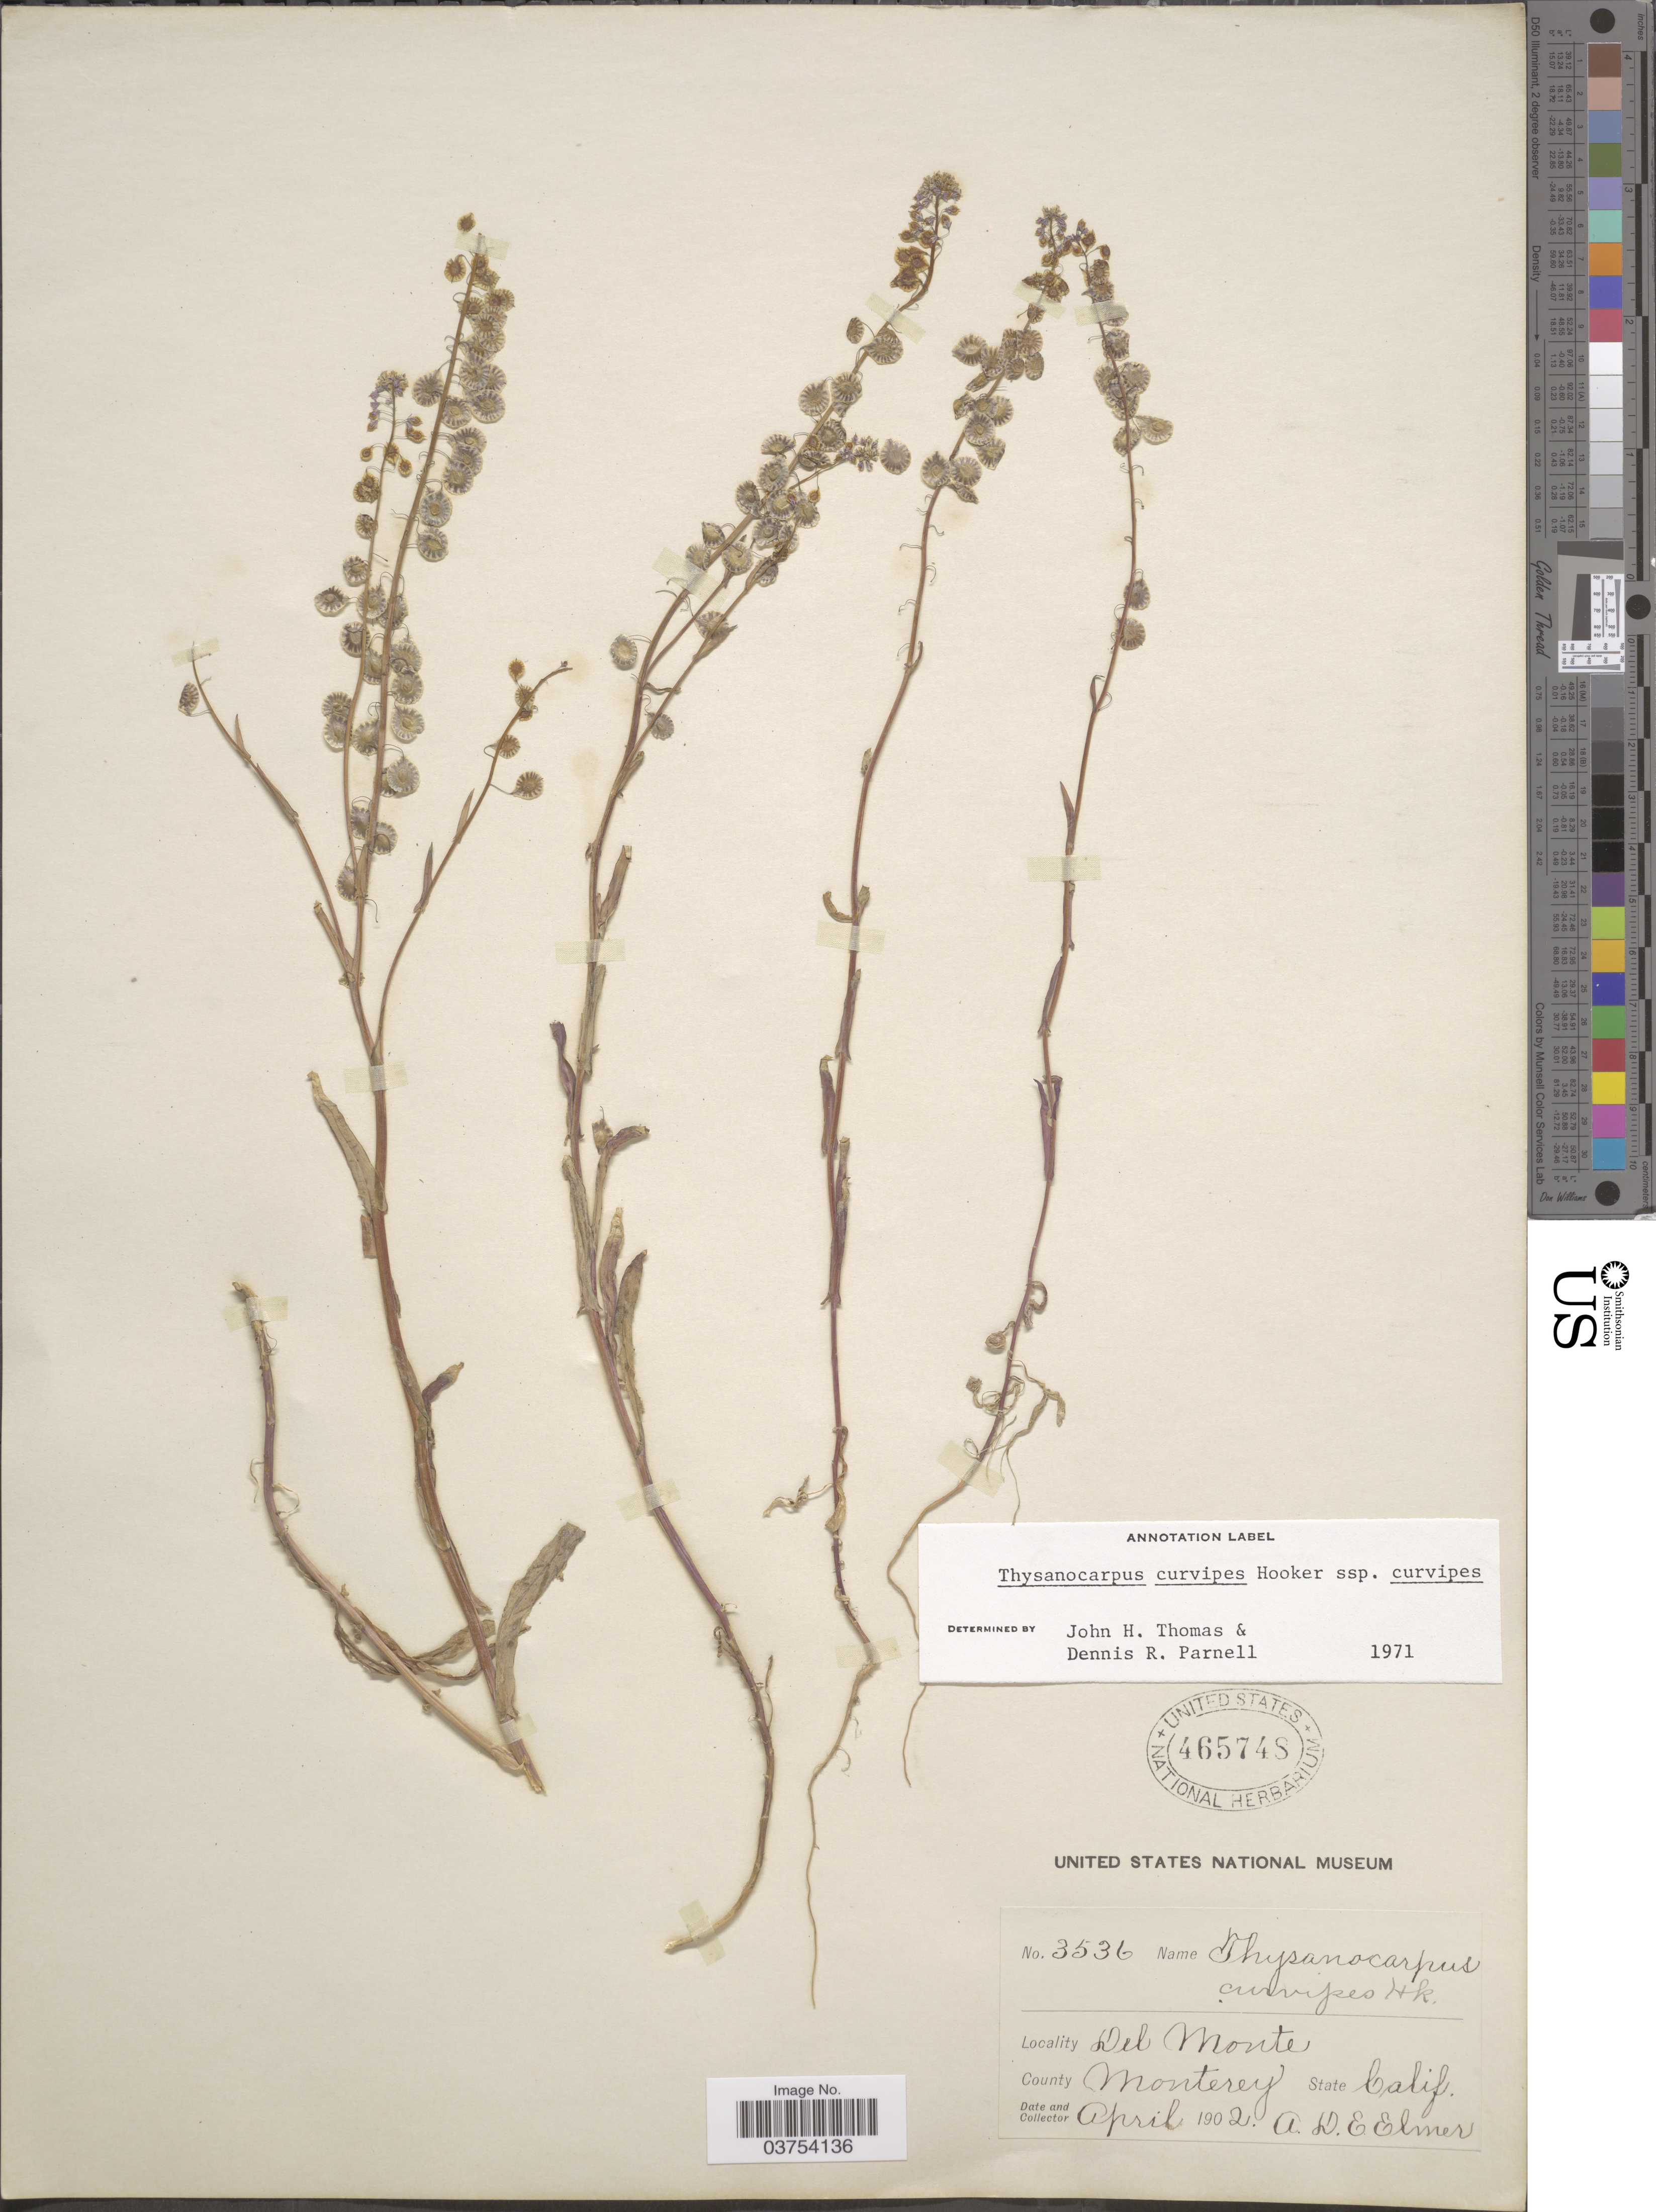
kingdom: Plantae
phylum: Tracheophyta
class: Magnoliopsida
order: Brassicales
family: Brassicaceae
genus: Thysanocarpus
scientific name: Thysanocarpus curvipes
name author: Hook.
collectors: A. D. E. Elmer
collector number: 3536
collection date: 1902-04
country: United States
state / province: California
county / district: Monterey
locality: Del Monte. County Monterey.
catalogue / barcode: US 465748